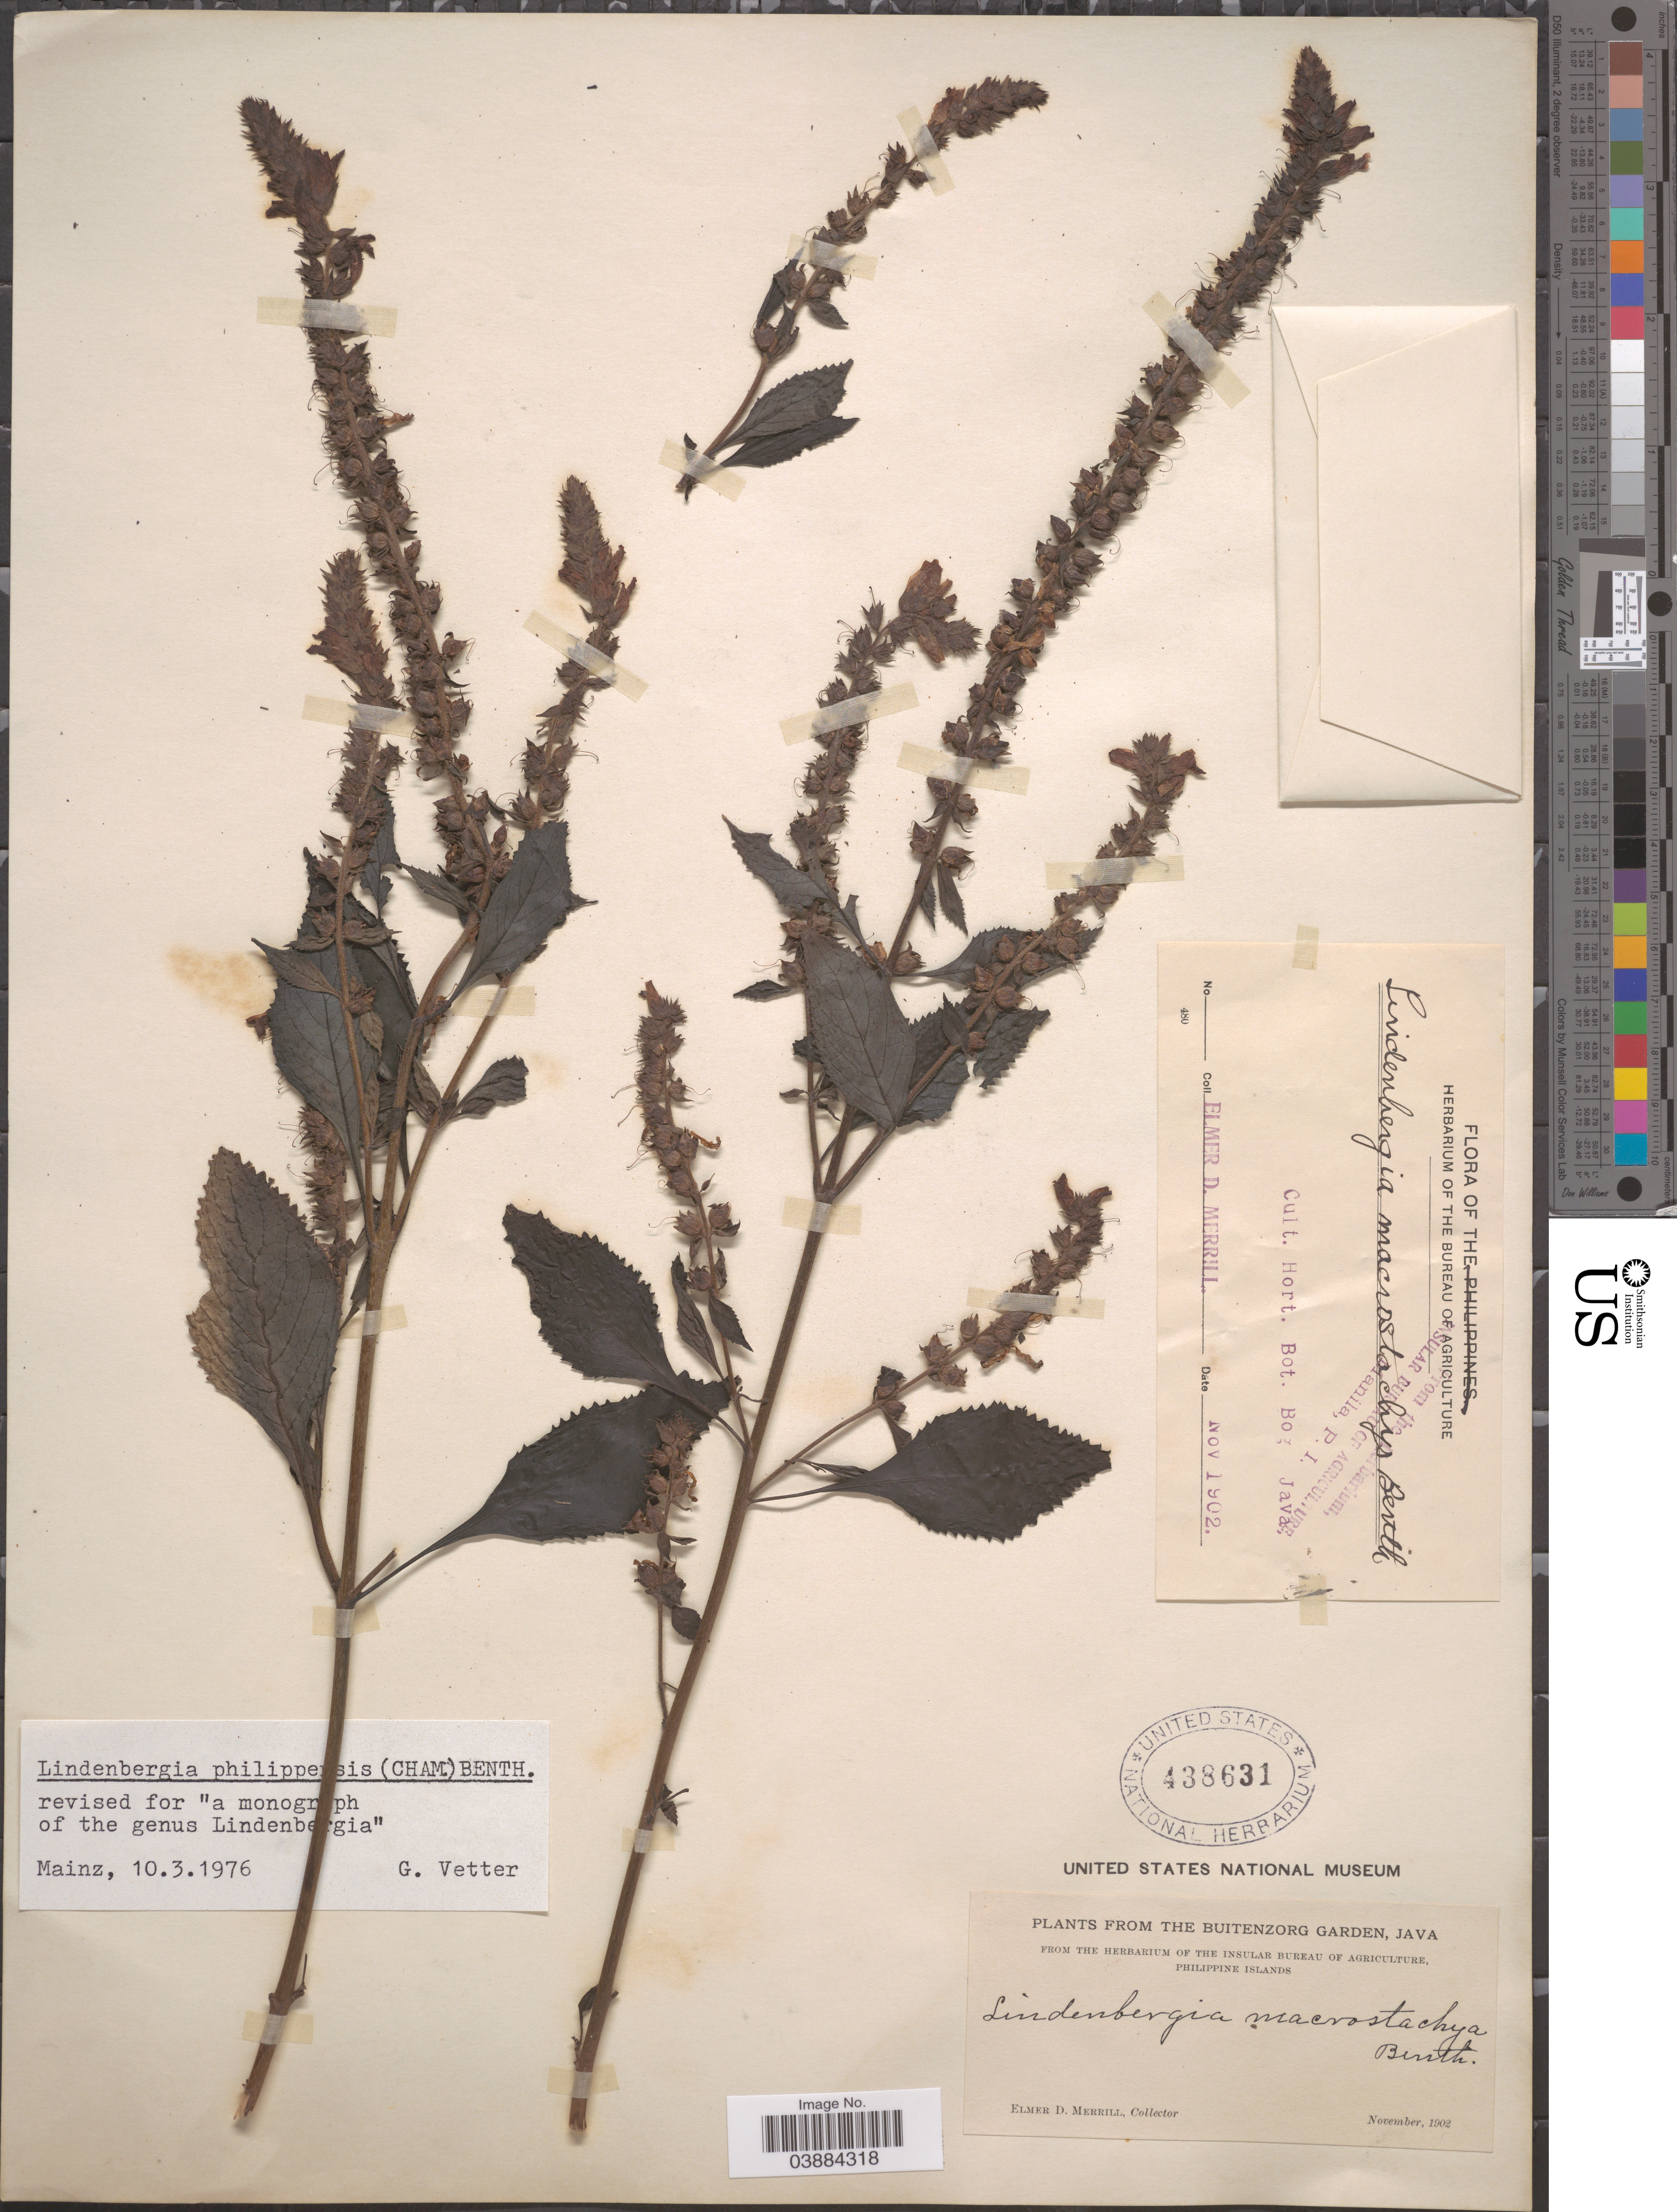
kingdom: Plantae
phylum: Tracheophyta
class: Magnoliopsida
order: Lamiales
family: Orobanchaceae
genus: Lindenbergia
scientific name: Lindenbergia philippensis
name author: (Cham. & Schltdl.) Benth.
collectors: E. D. Merrill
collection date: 1902-11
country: Indonesia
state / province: Java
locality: The Buitenzorg Garden.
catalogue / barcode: US 438631